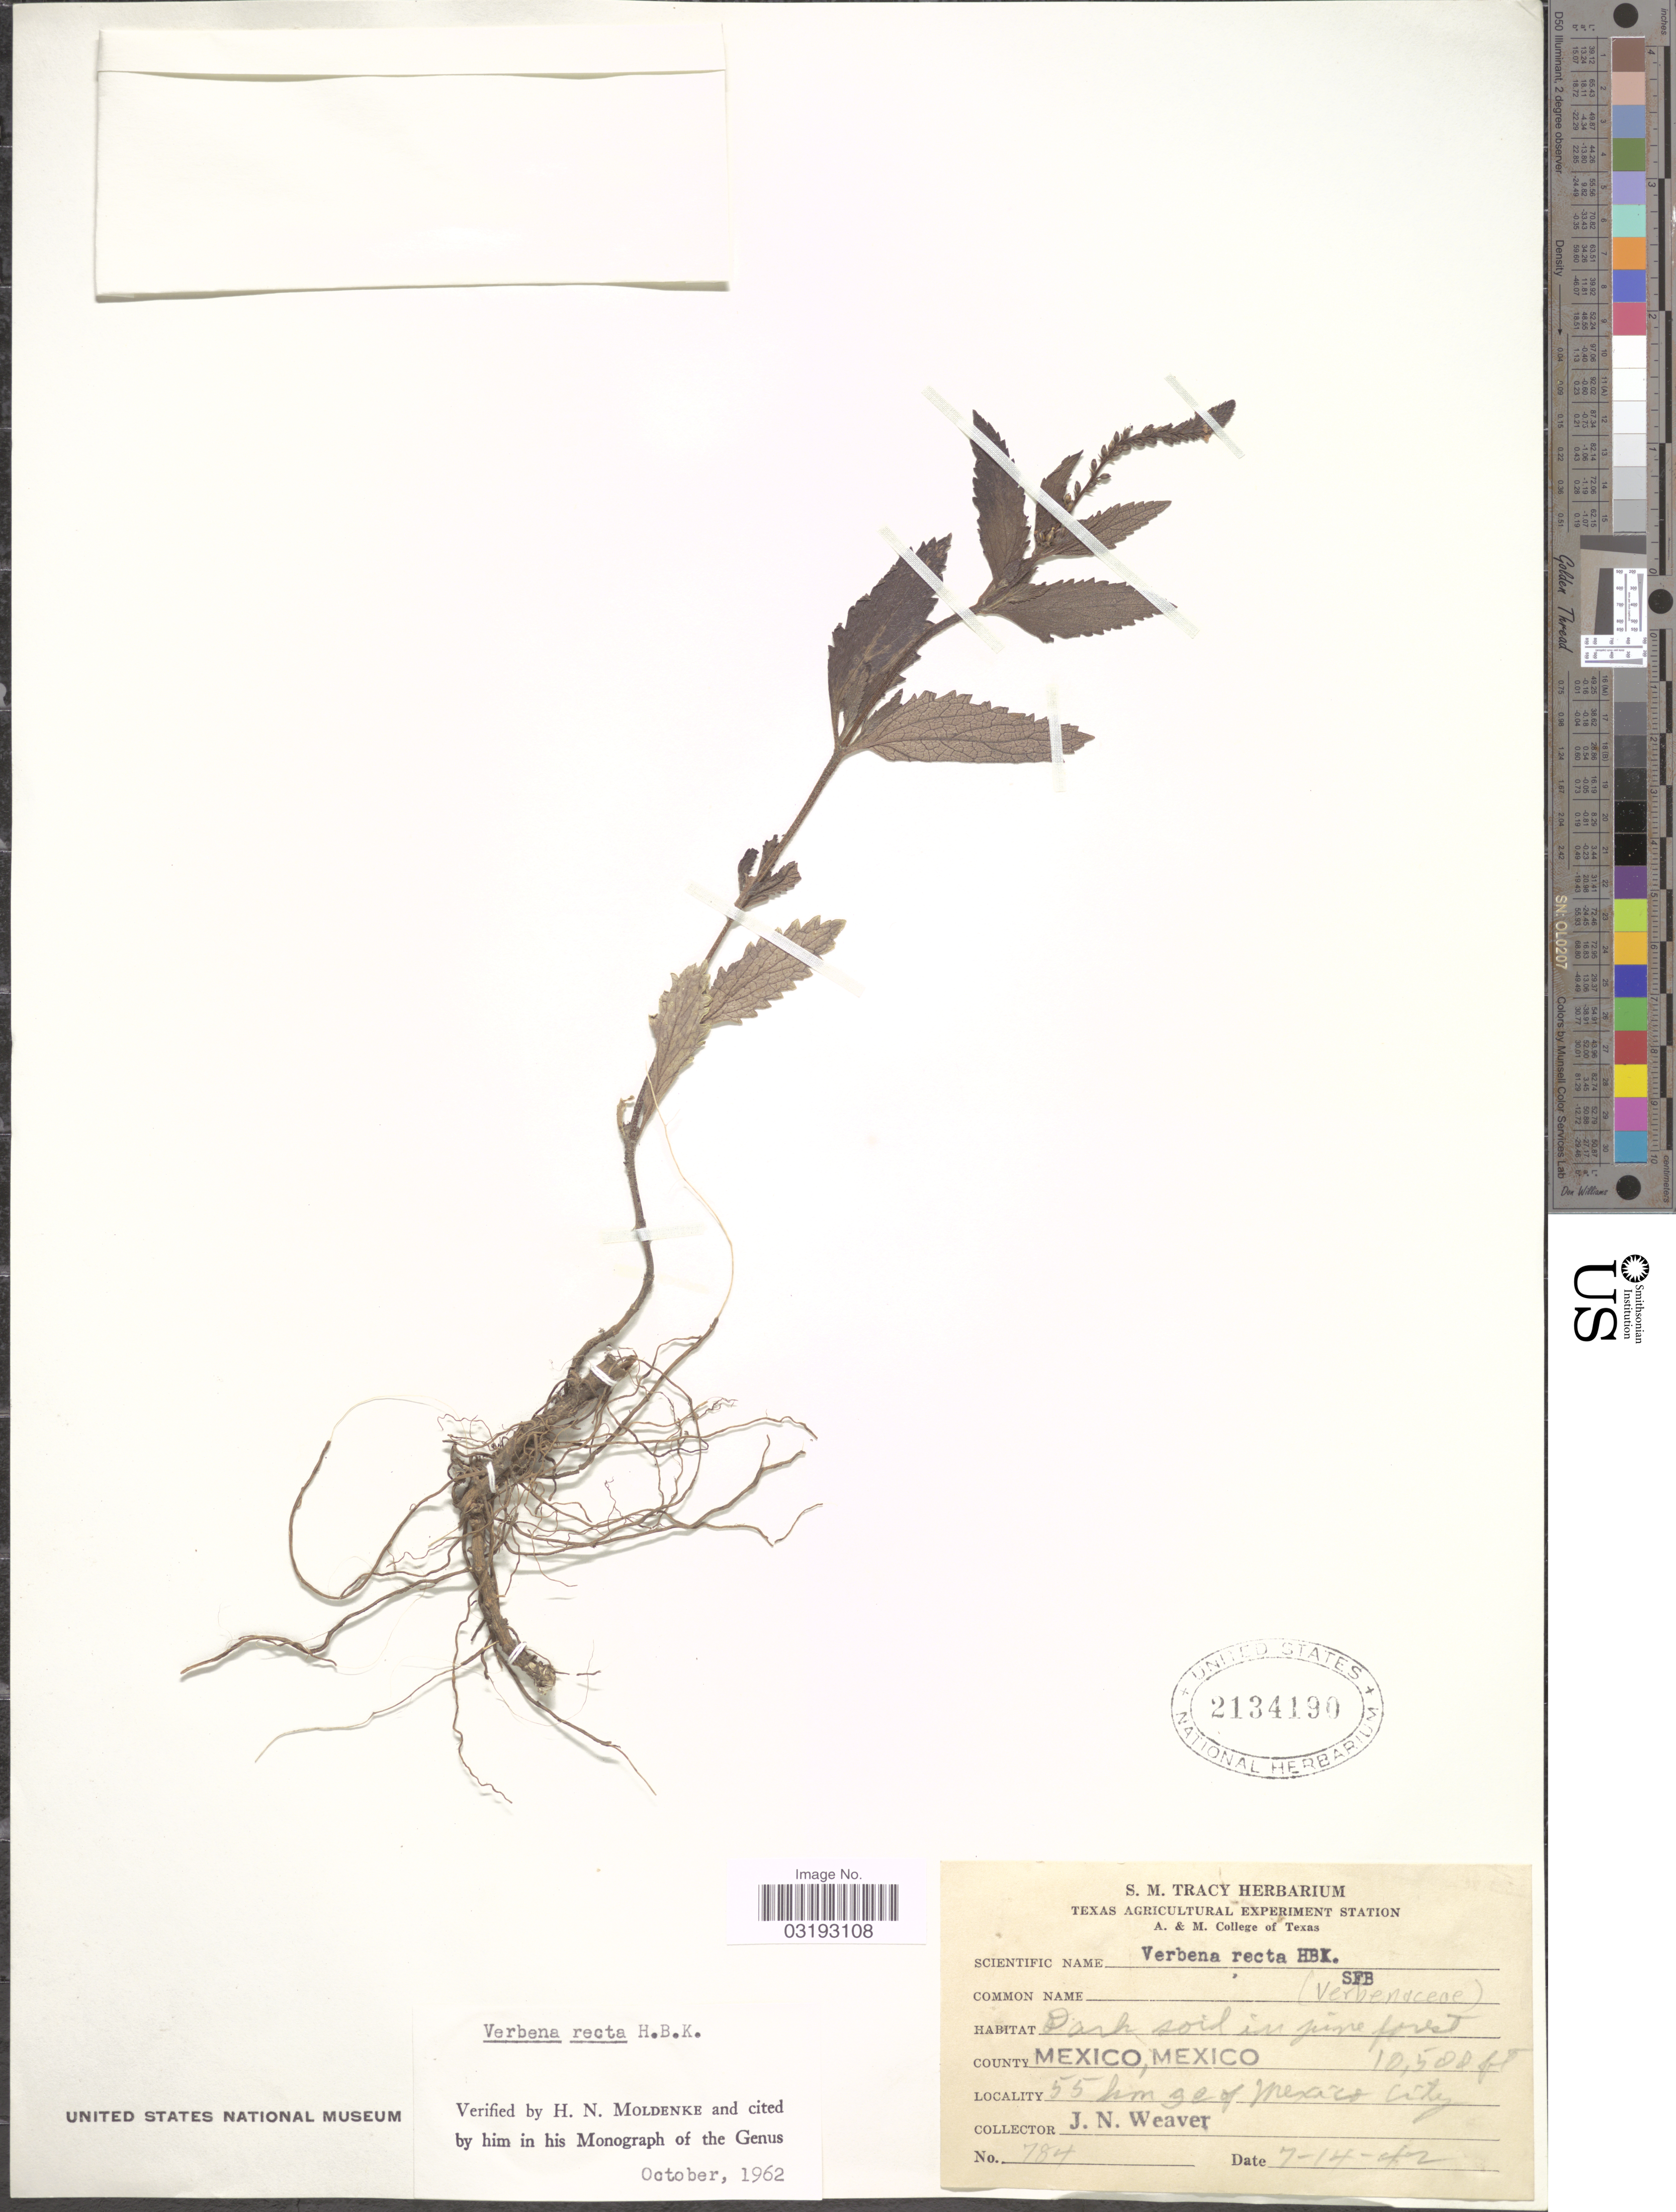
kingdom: Plantae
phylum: Tracheophyta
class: Magnoliopsida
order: Lamiales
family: Verbenaceae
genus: Verbena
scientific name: Verbena recta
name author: Kunth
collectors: J. N. Weaver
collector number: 784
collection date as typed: Transcribed d/m/y: 14/7/42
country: Mexico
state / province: México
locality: County Mexico. 55 km se of Mexico City.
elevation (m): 3200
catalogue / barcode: US 2134190